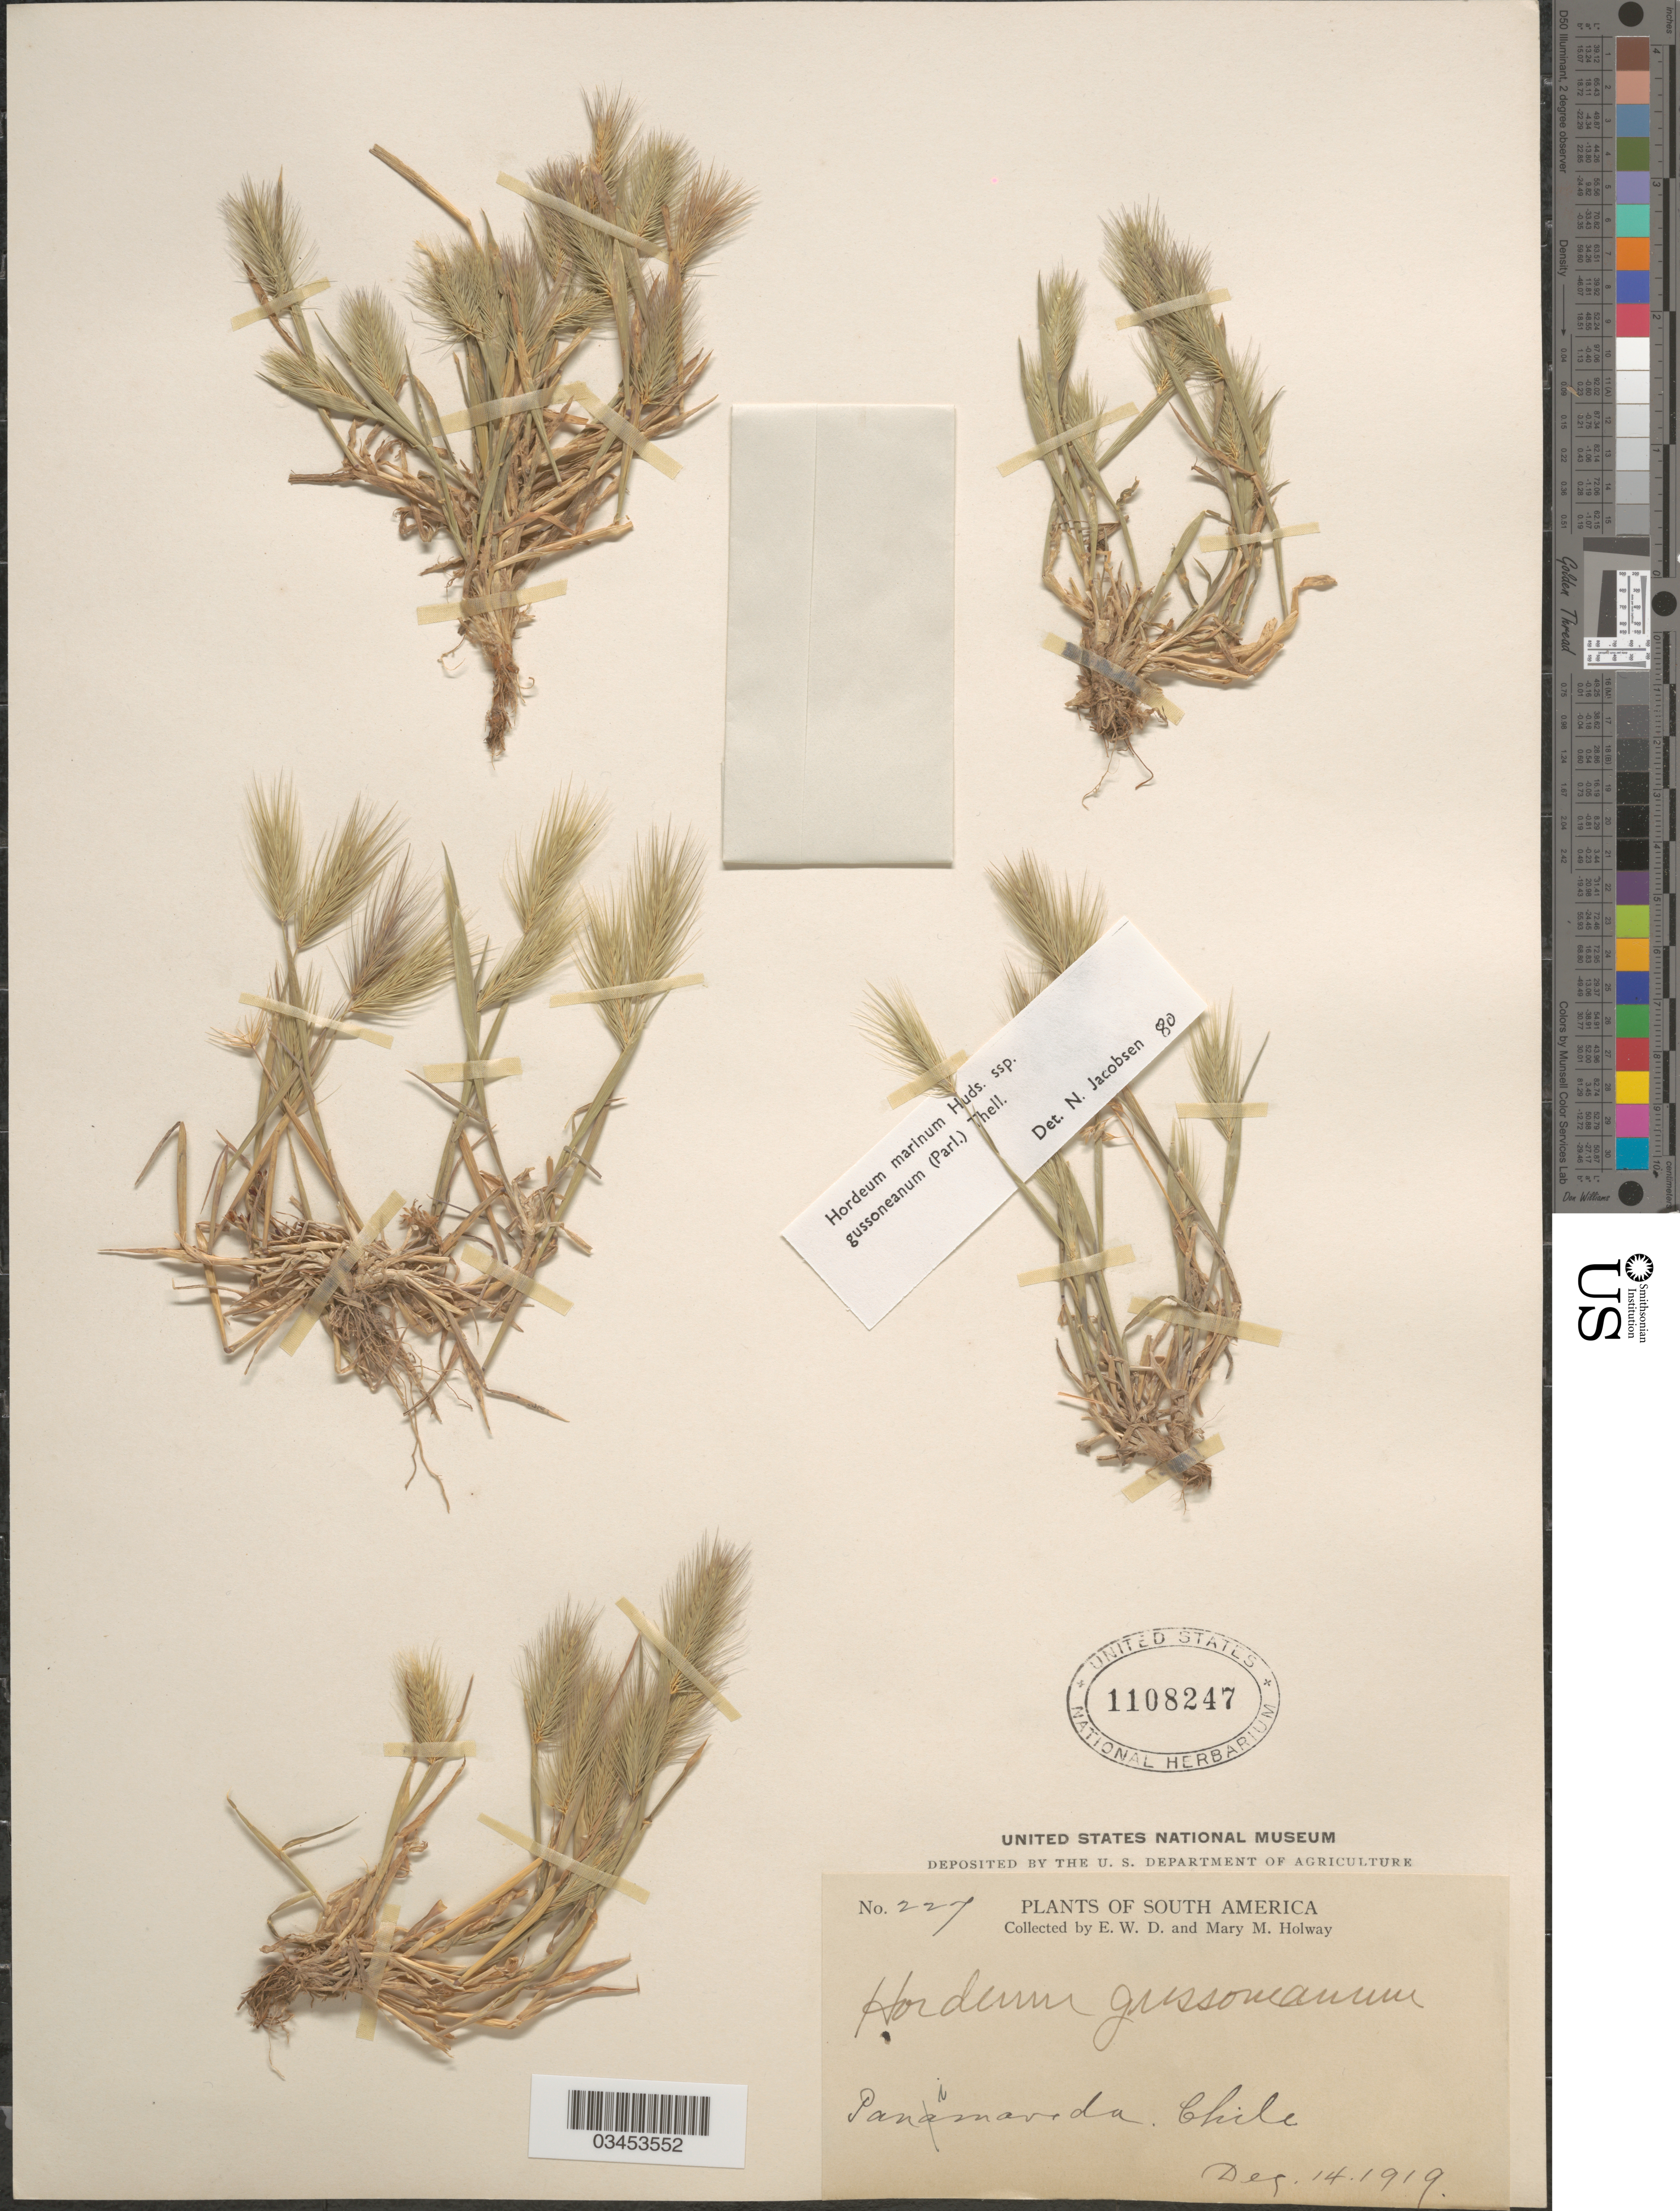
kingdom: Plantae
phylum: Tracheophyta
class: Liliopsida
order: Poales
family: Poaceae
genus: Hordeum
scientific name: Hordeum marinum subsp. gussoneanum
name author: (Parl.) Thell.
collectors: E. W. D. Holway & M. M. Holway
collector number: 227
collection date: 1919-12-14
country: Chile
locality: Panimavida.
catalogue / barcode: US 1108247